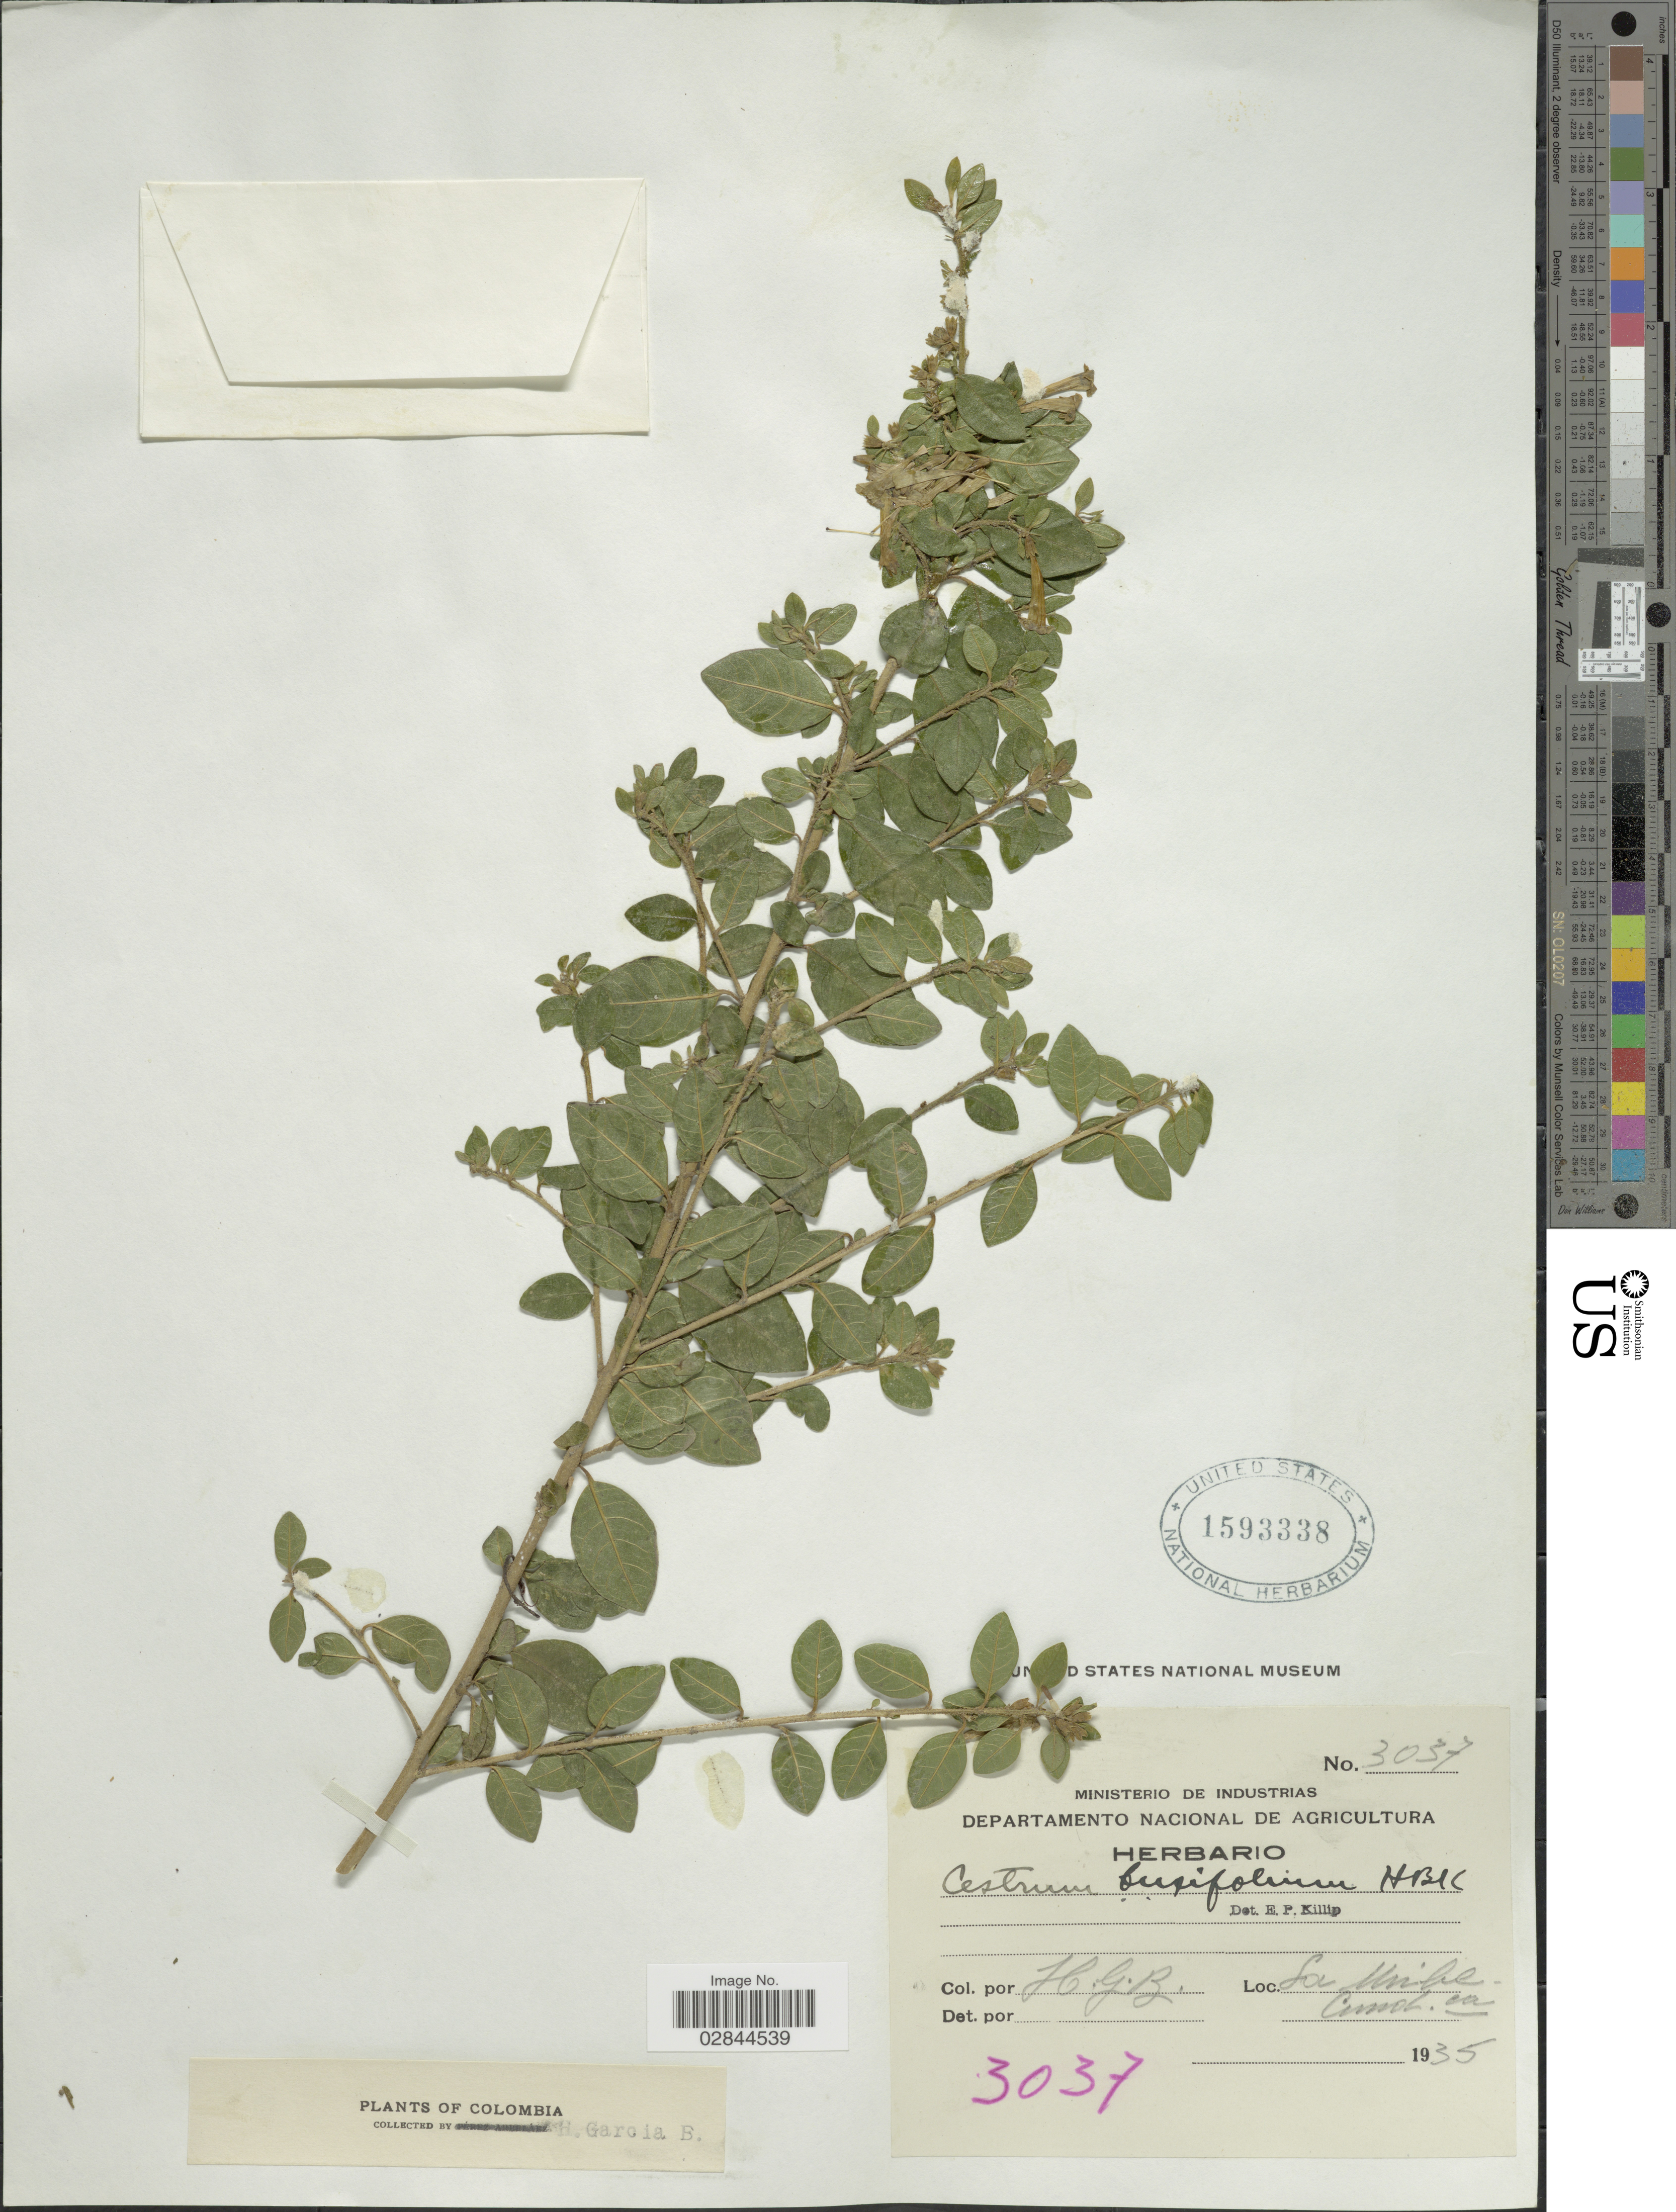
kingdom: Plantae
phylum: Tracheophyta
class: Magnoliopsida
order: Solanales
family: Solanaceae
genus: Cestrum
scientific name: Cestrum buxifolium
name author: Kunth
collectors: H. García Barriga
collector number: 3037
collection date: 1935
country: Colombia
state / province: Cundinamarca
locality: La Unibe.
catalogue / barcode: US 1593338